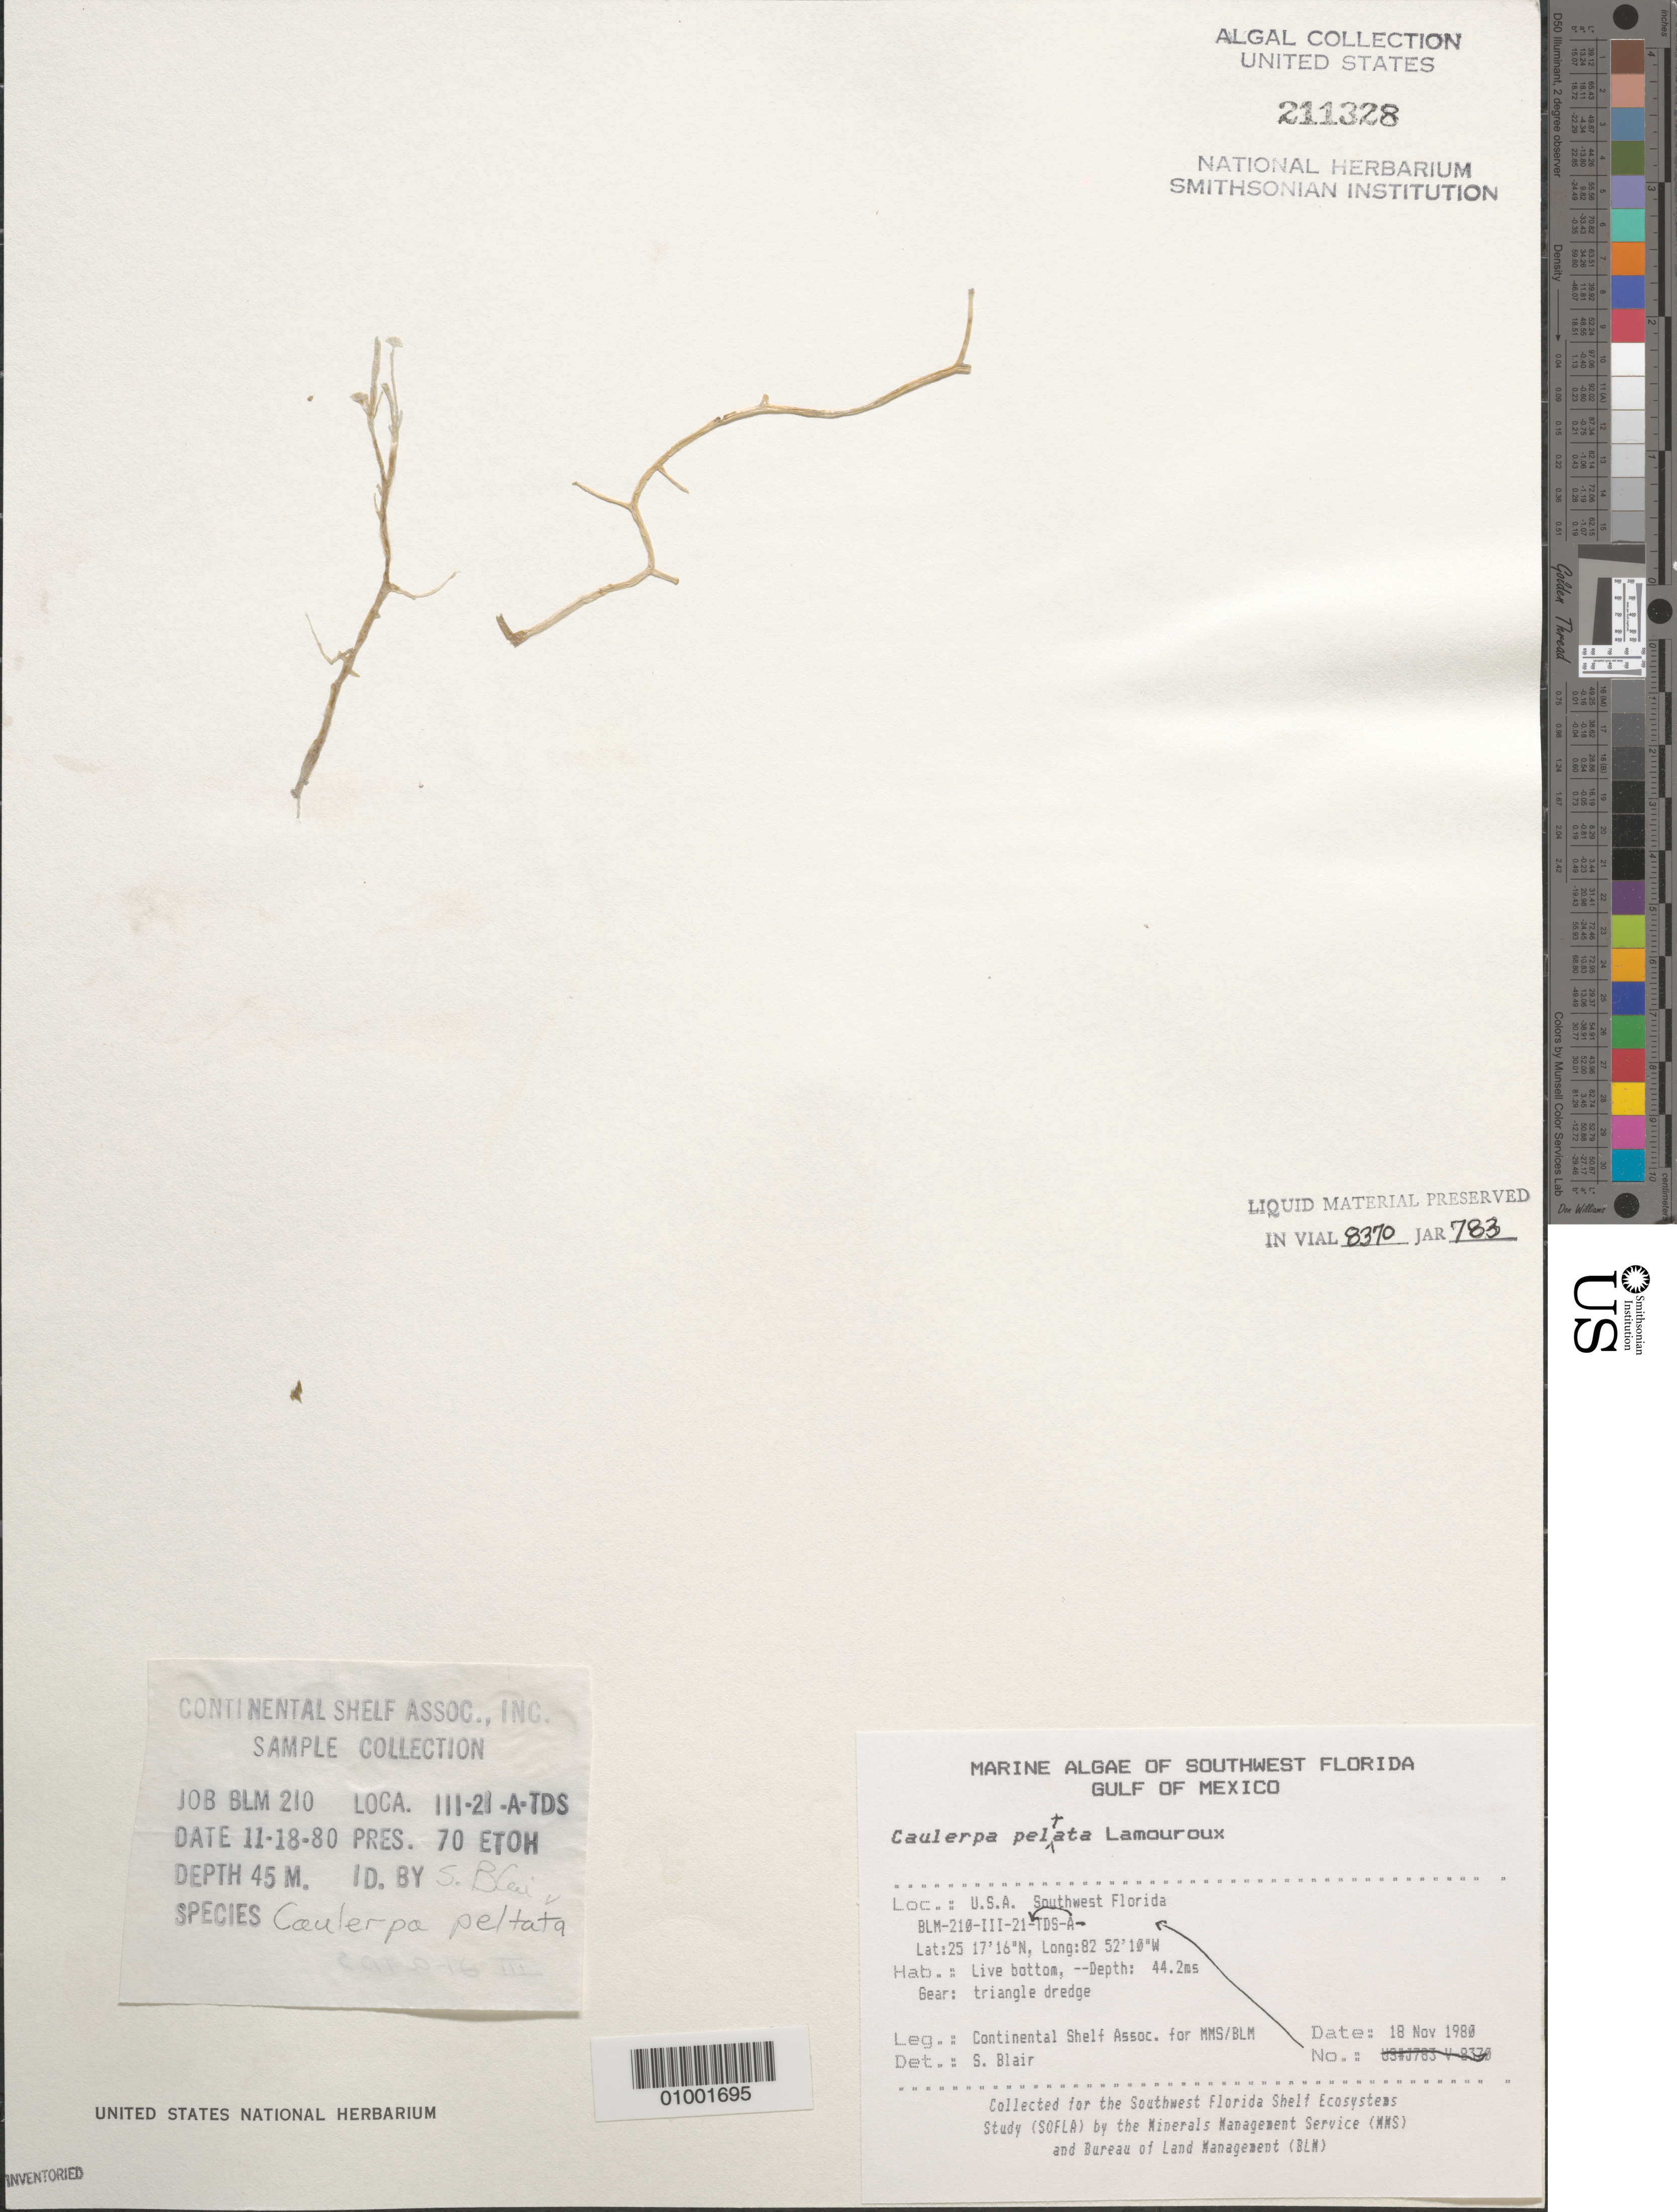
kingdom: Plantae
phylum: Chlorophyta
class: Ulvophyceae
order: Ulvales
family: Ulvaceae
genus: Ulva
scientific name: Ulva linza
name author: L.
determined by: Algae name updating Project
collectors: Continental Shelf Associates for the MMS/BLM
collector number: BLM-210-III-21-A-TDS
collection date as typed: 18 Nov 1980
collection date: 1980-11-18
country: United States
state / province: Florida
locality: Gulf of Mexico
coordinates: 25 17'16"N, 82 52'10"W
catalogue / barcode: US 211328